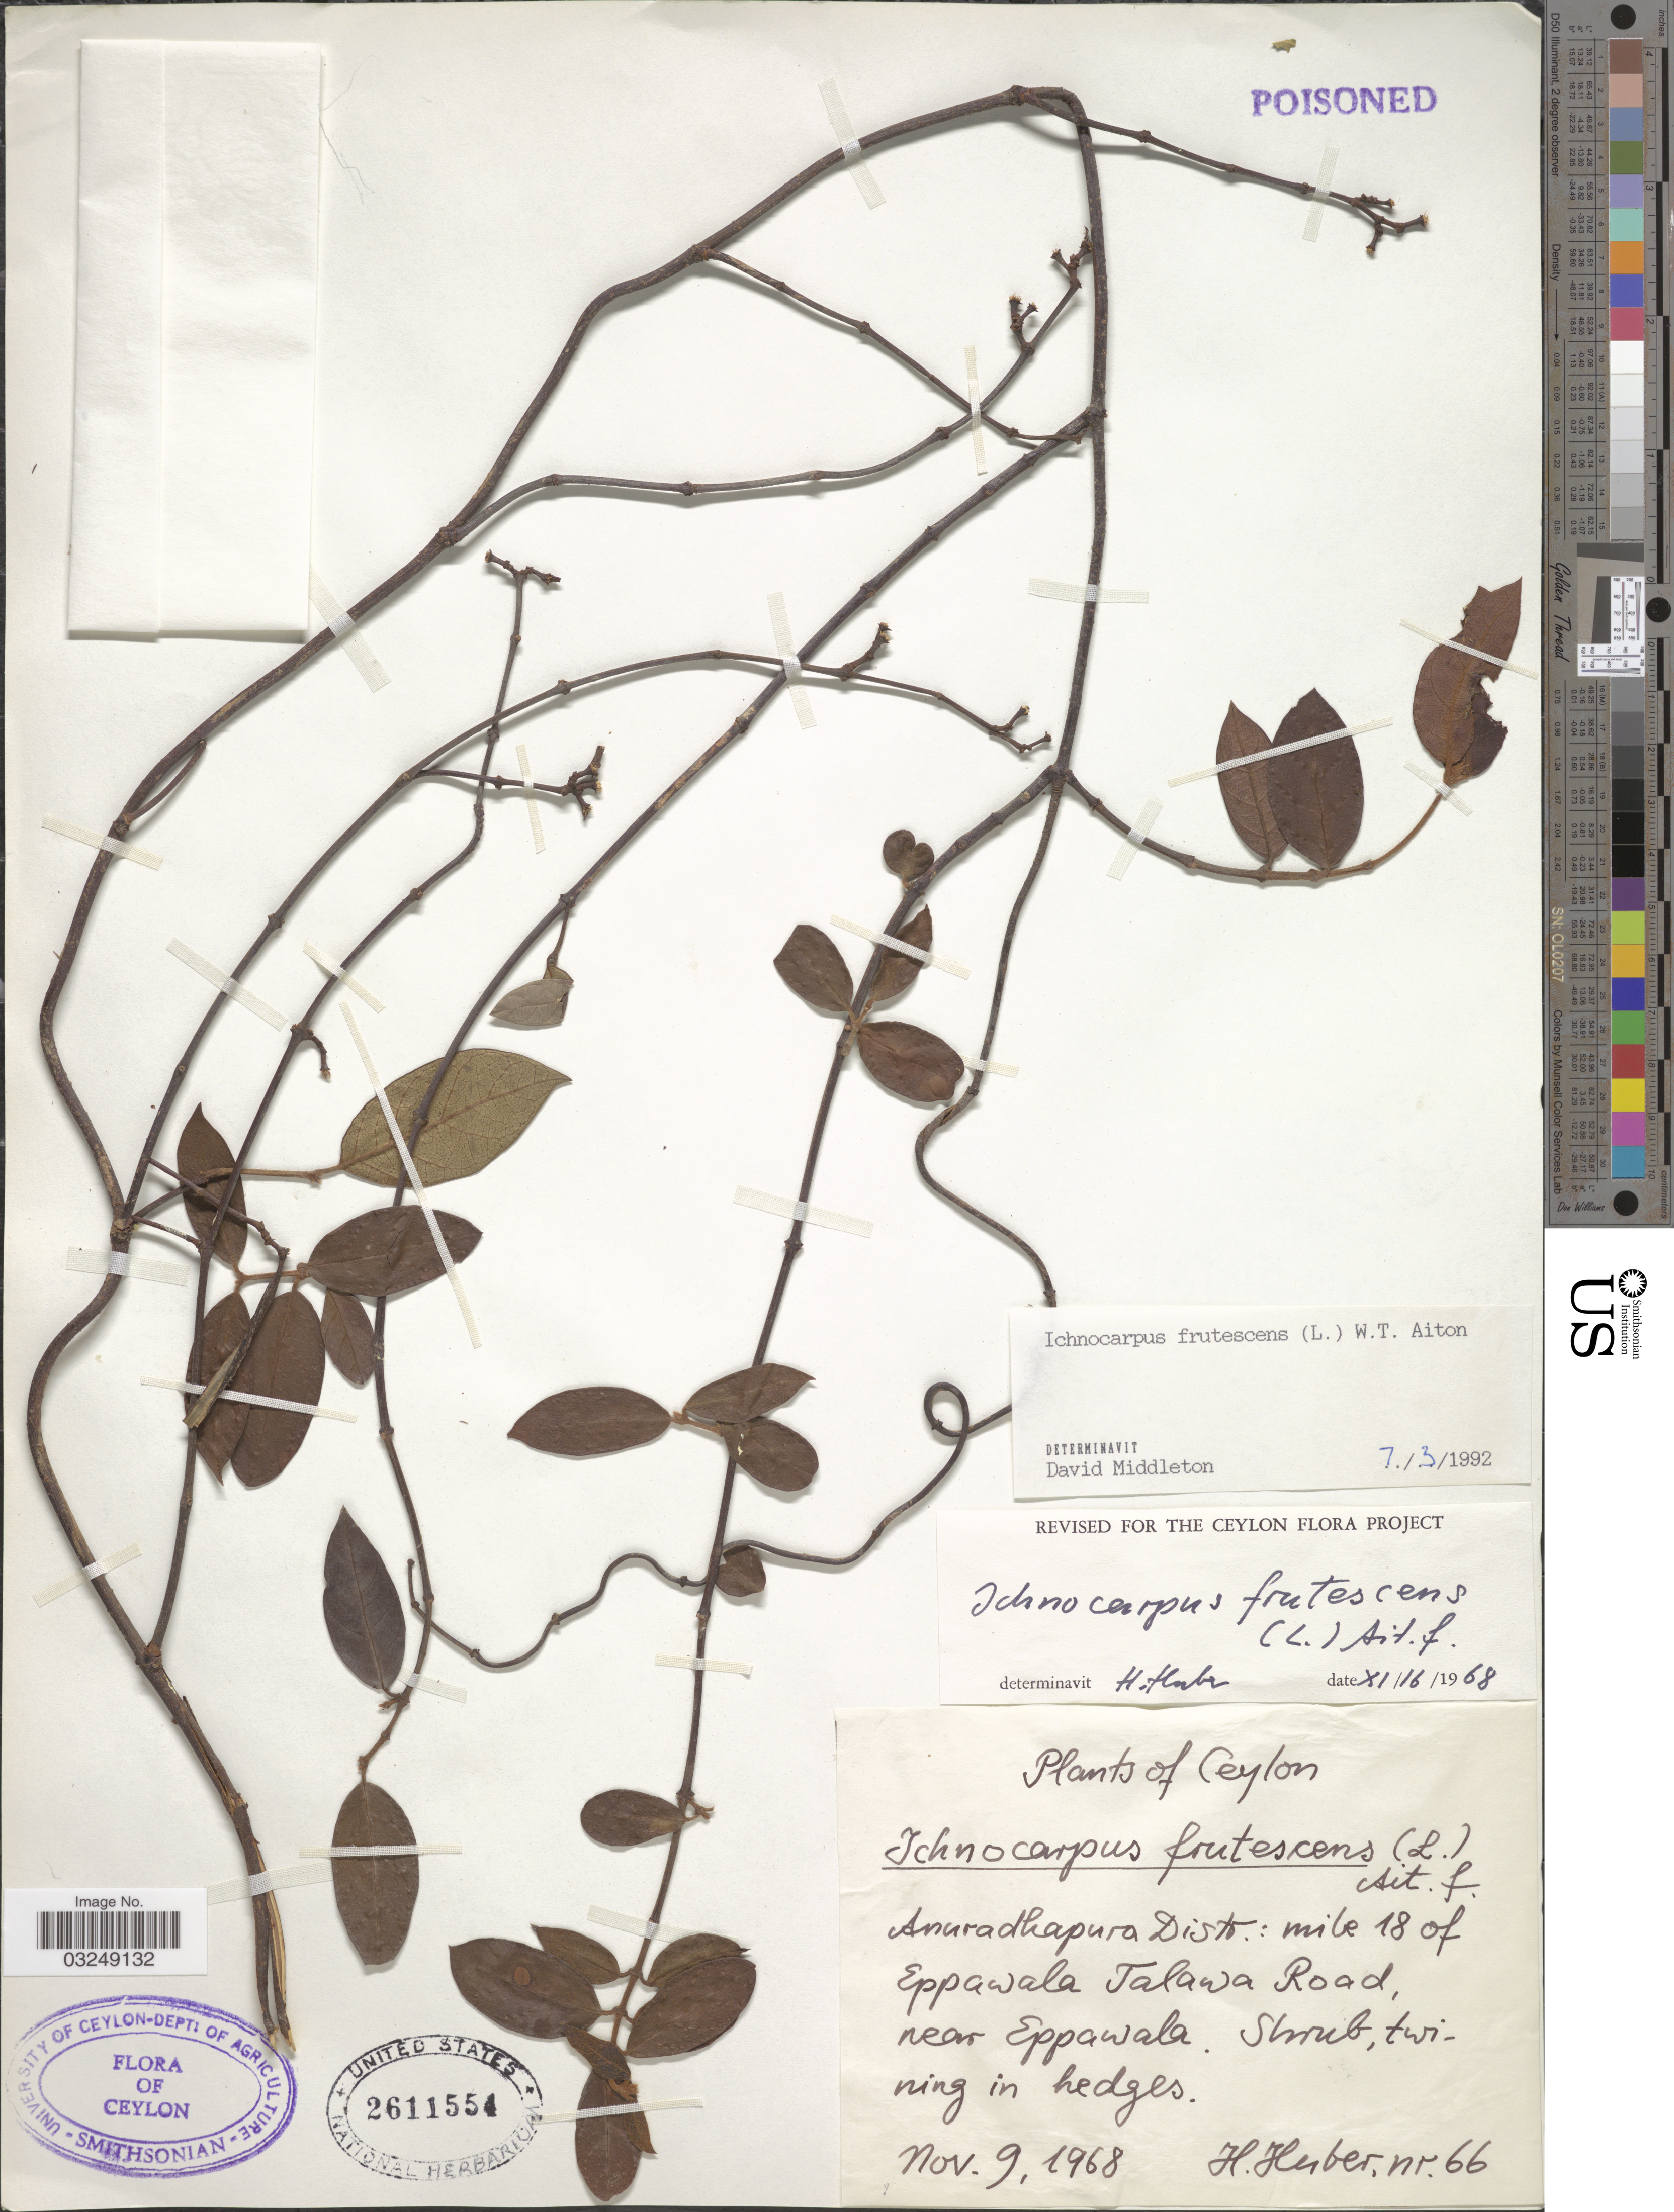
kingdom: Plantae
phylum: Tracheophyta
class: Magnoliopsida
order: Gentianales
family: Apocynaceae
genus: Ichnocarpus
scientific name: Ichnocarpus frutescens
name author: (L.) W.T. Aiton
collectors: H. Huber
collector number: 66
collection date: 1968-11-09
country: Sri Lanka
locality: Ceylon. Anuradhapura Distr.: mile 18 of Eppawala Talawa Road, near Eppawala.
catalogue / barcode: US 2611554